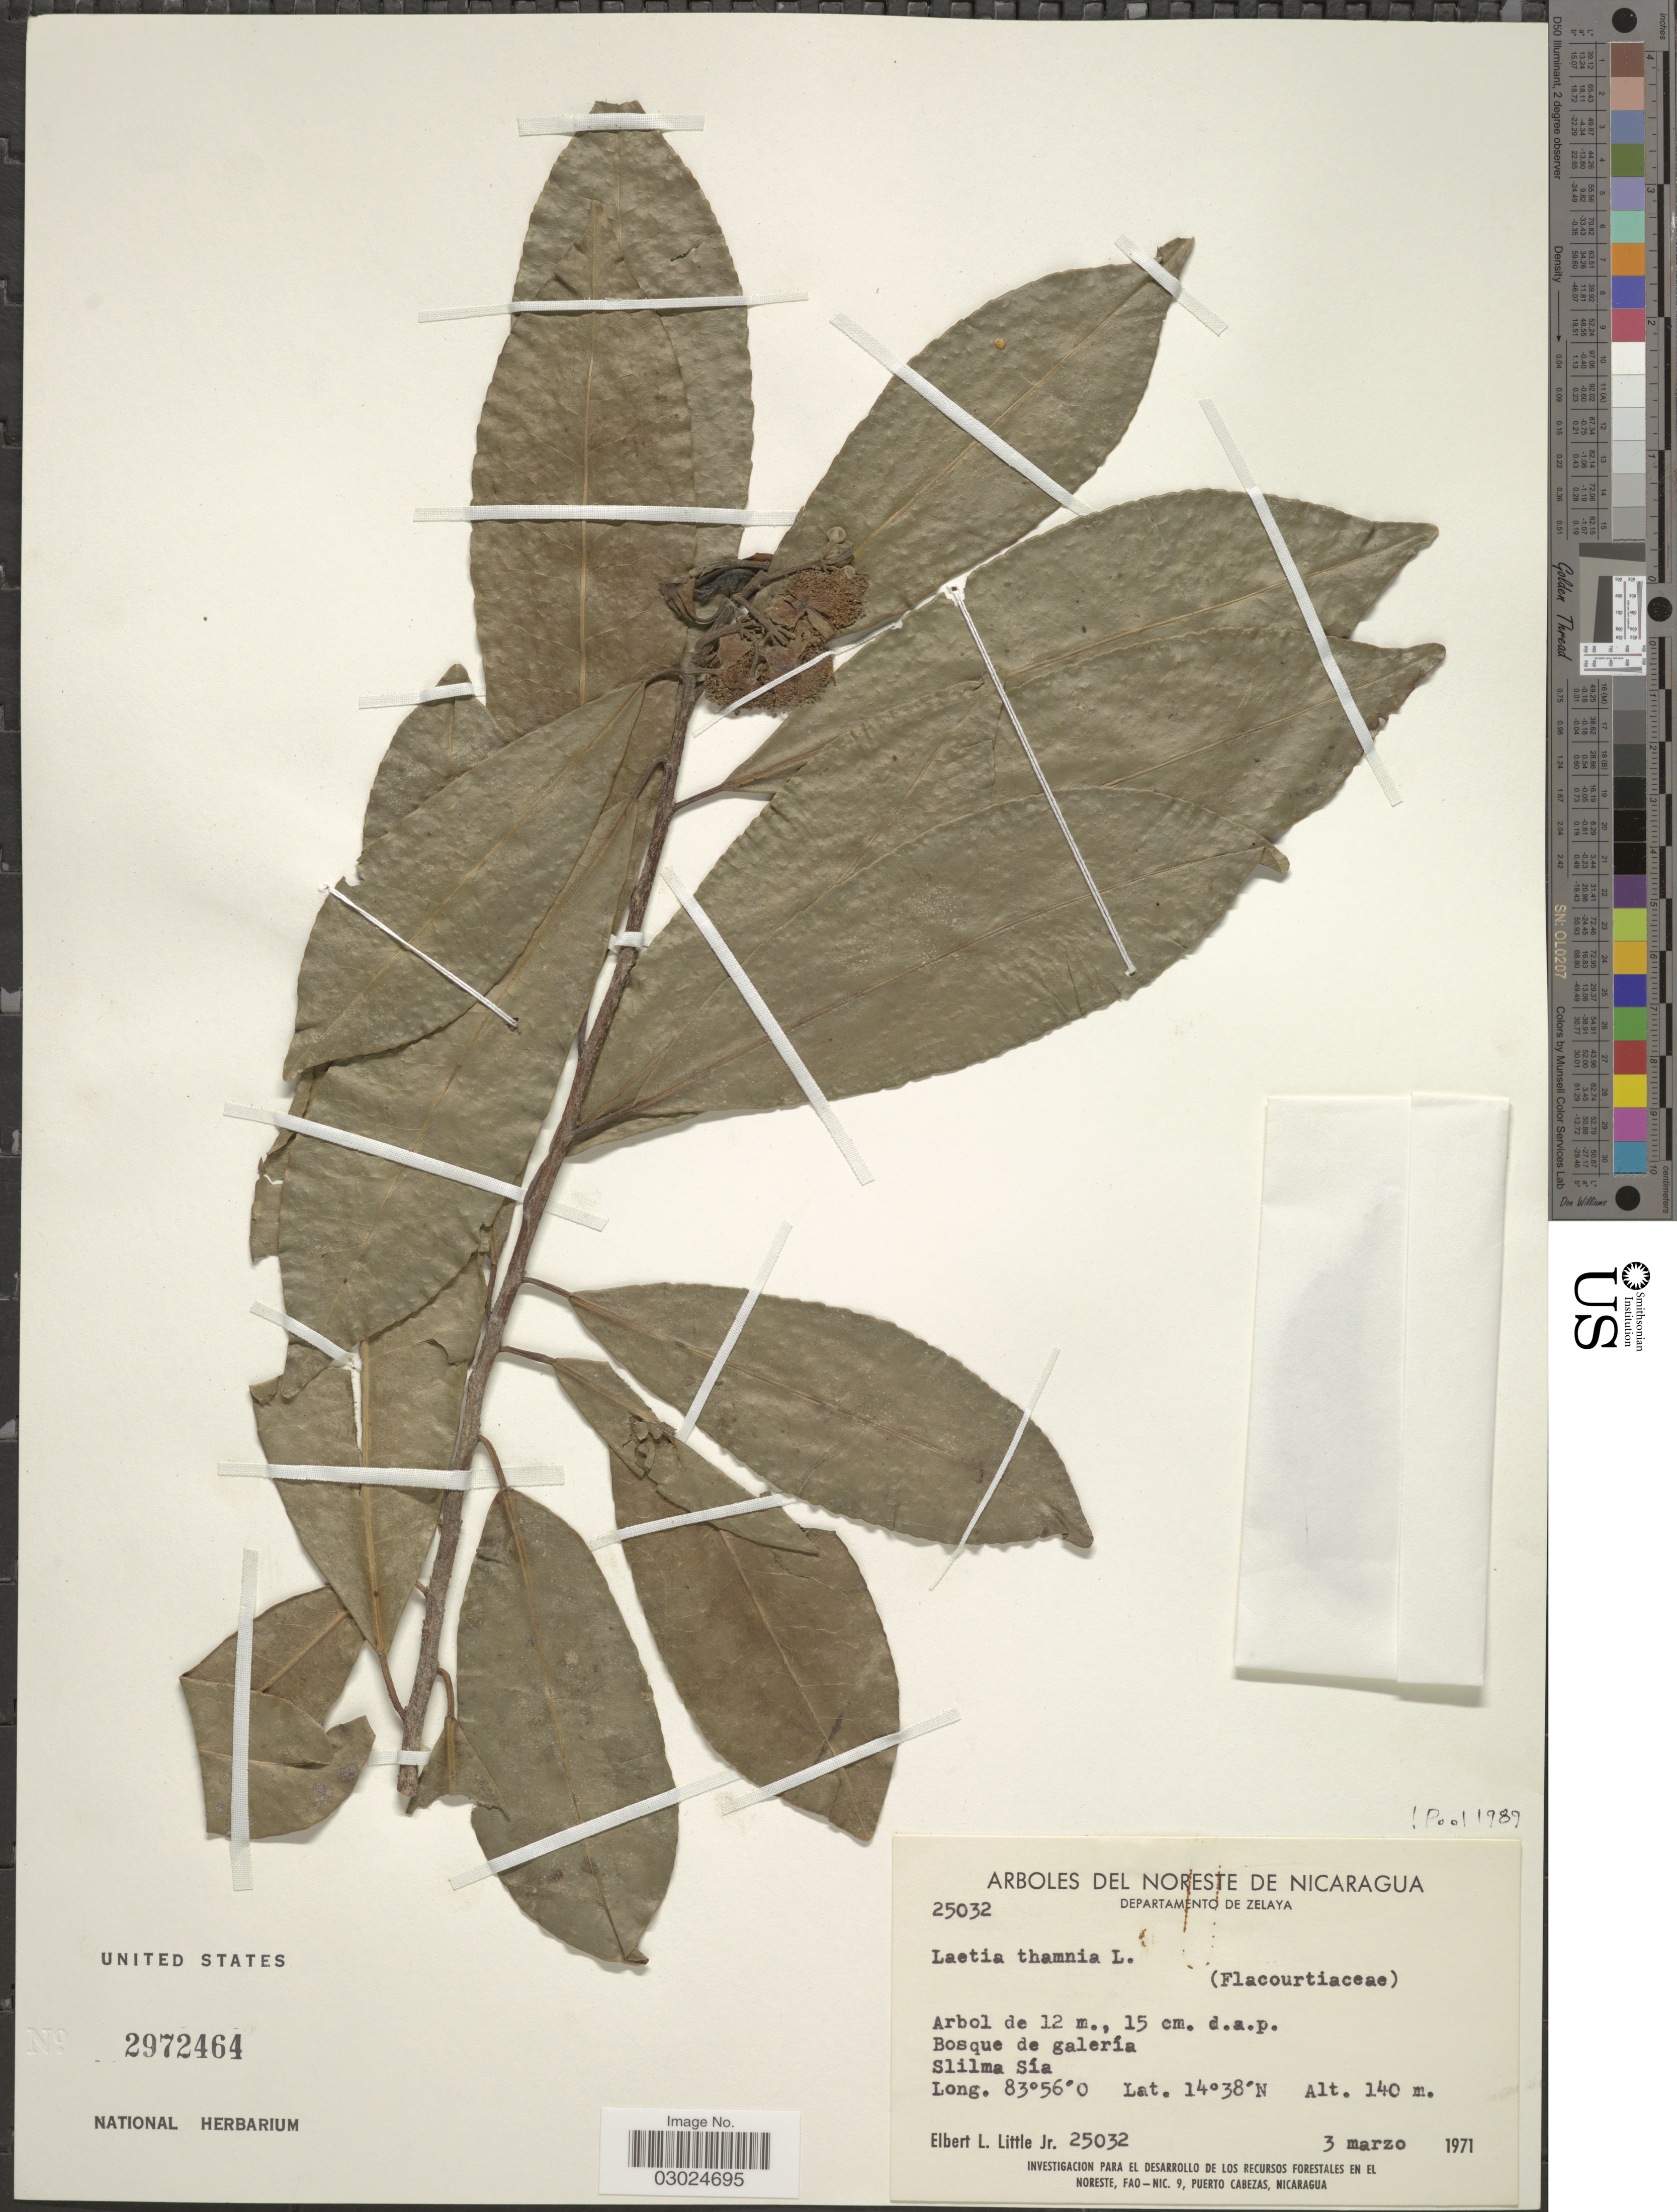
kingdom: Plantae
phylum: Tracheophyta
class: Magnoliopsida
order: Malpighiales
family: Salicaceae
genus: Laetia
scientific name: Laetia thamnia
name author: L.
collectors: E. L. Little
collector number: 25032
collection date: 1971-03-03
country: Nicaragua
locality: Arboles del Noreste de Nicaragua, Departamento de Zelaya, Slilma Sía.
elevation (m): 140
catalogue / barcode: US 2972464